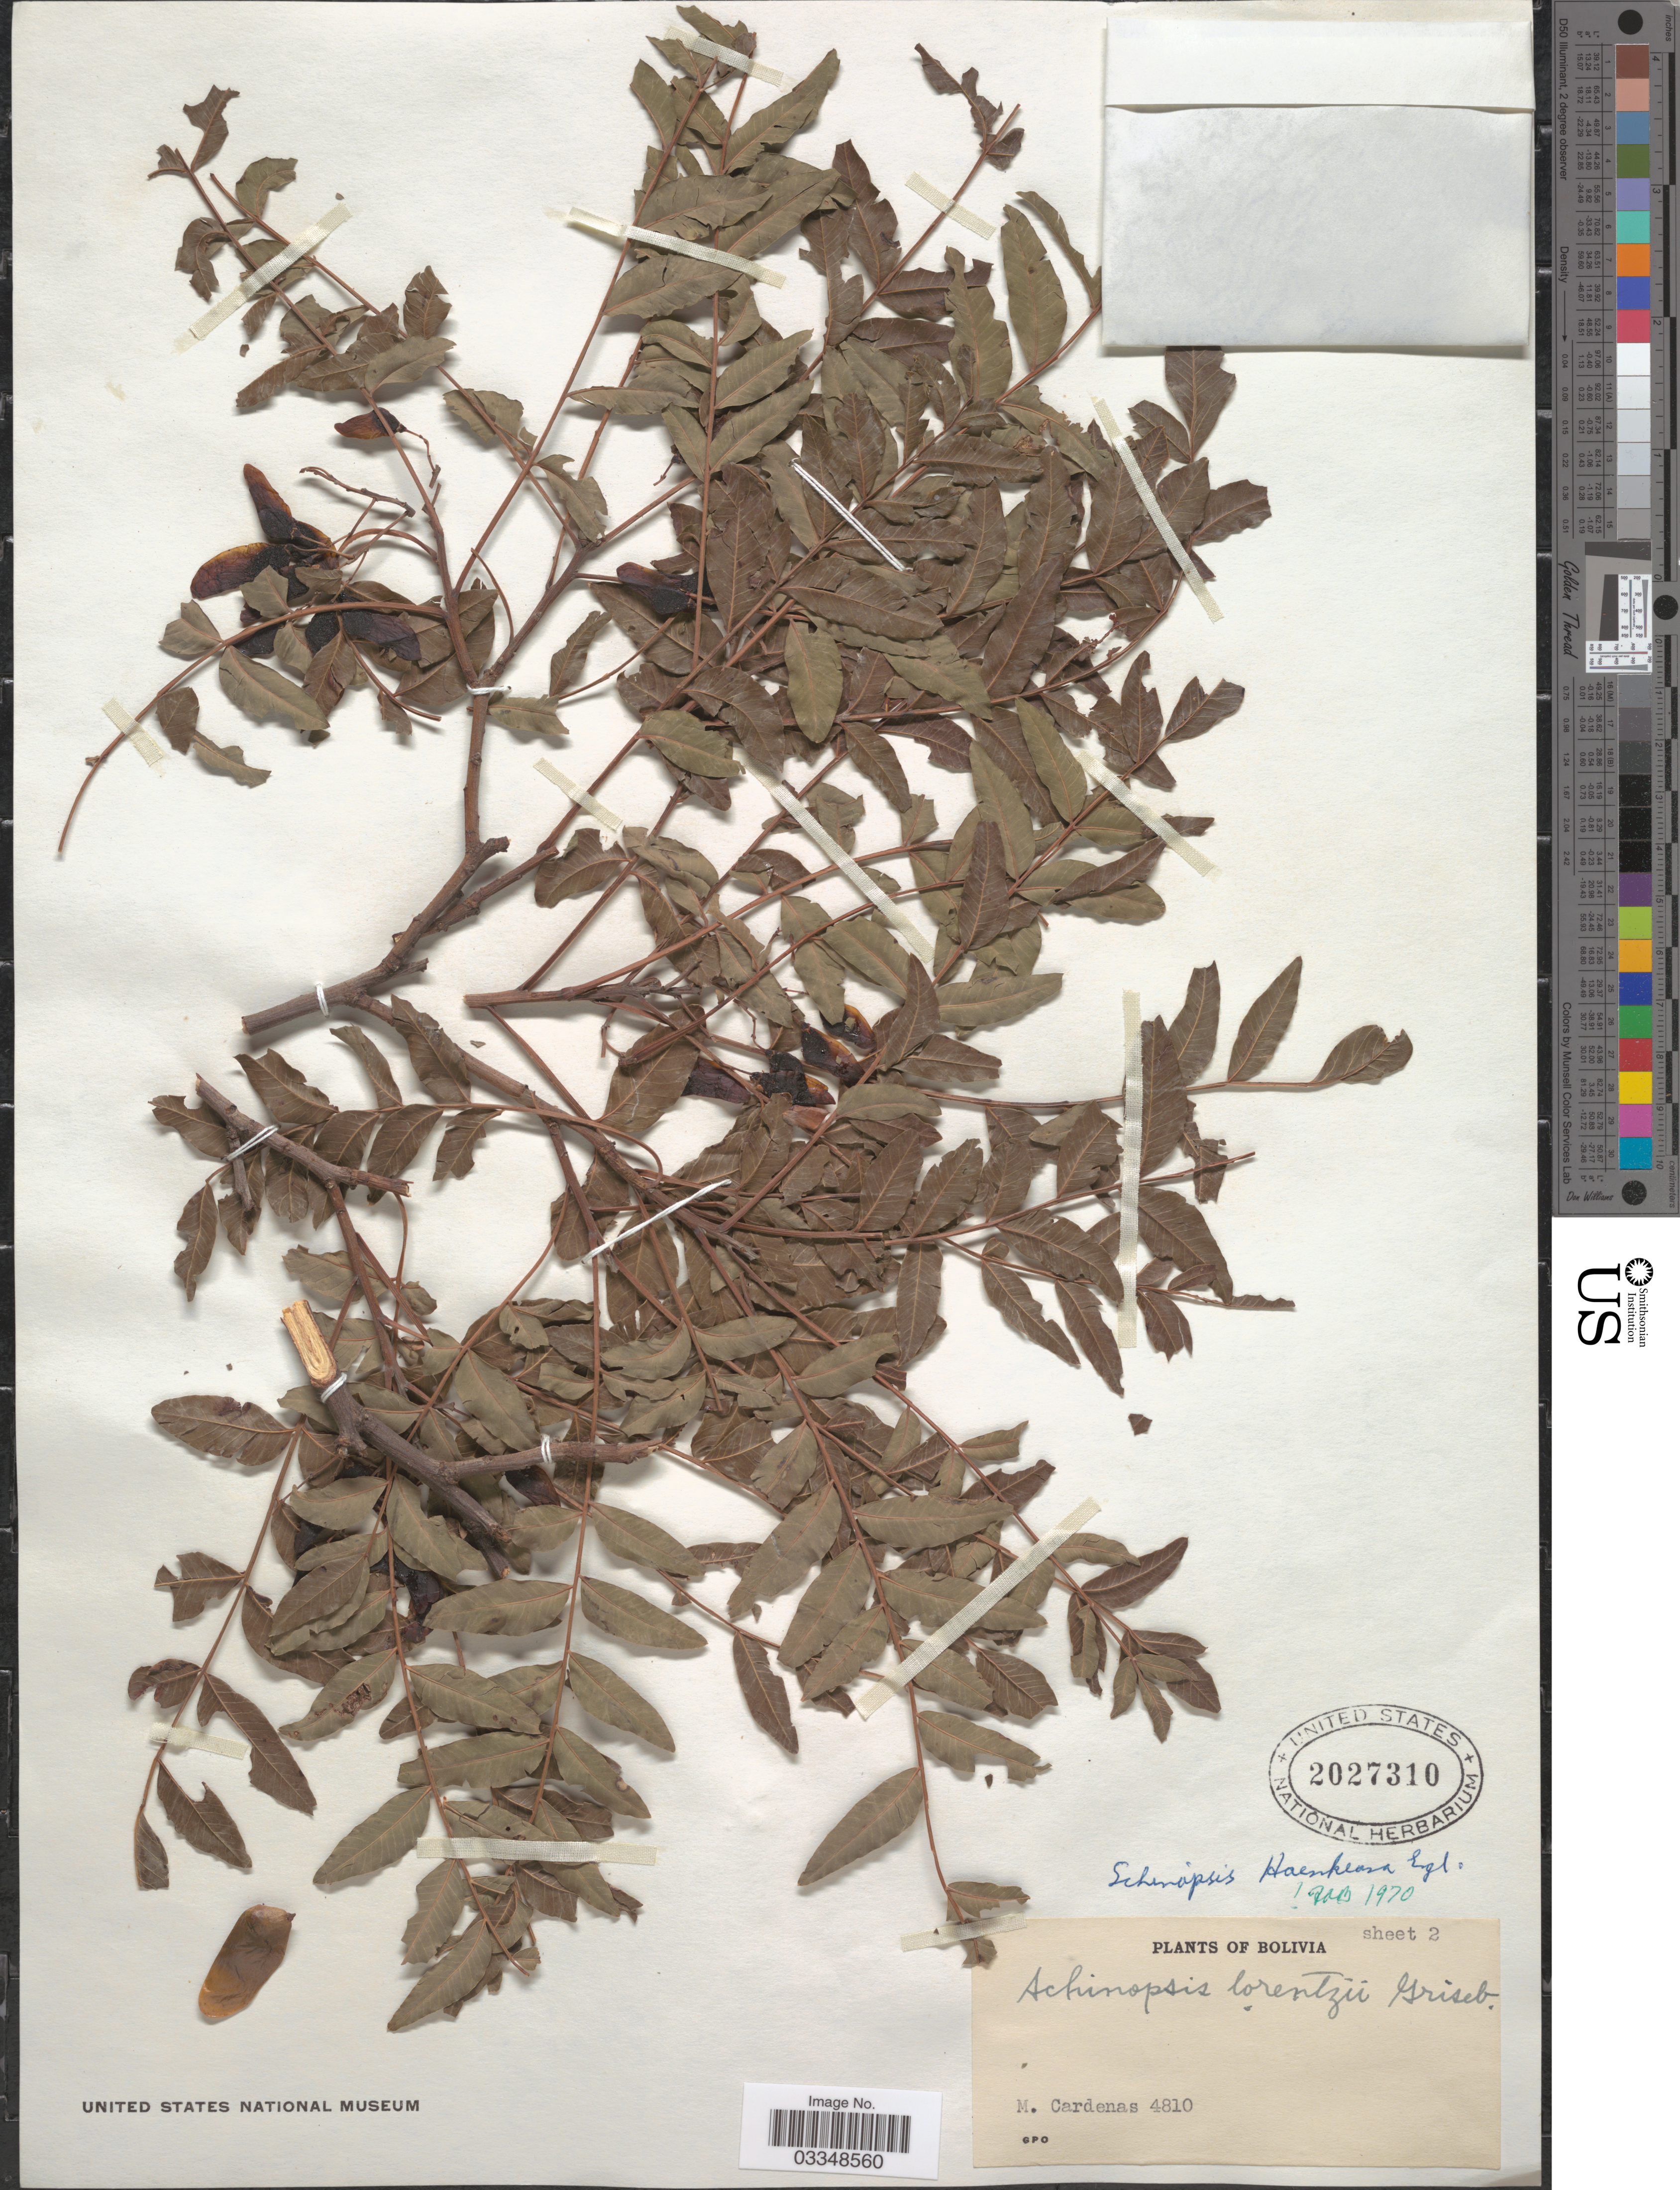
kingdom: Plantae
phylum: Tracheophyta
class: Magnoliopsida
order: Sapindales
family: Anacardiaceae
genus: Schinopsis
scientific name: Schinopsis haenkeana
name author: Engl.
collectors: M. Cárdenas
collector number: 4810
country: Bolivia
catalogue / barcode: US 2027310